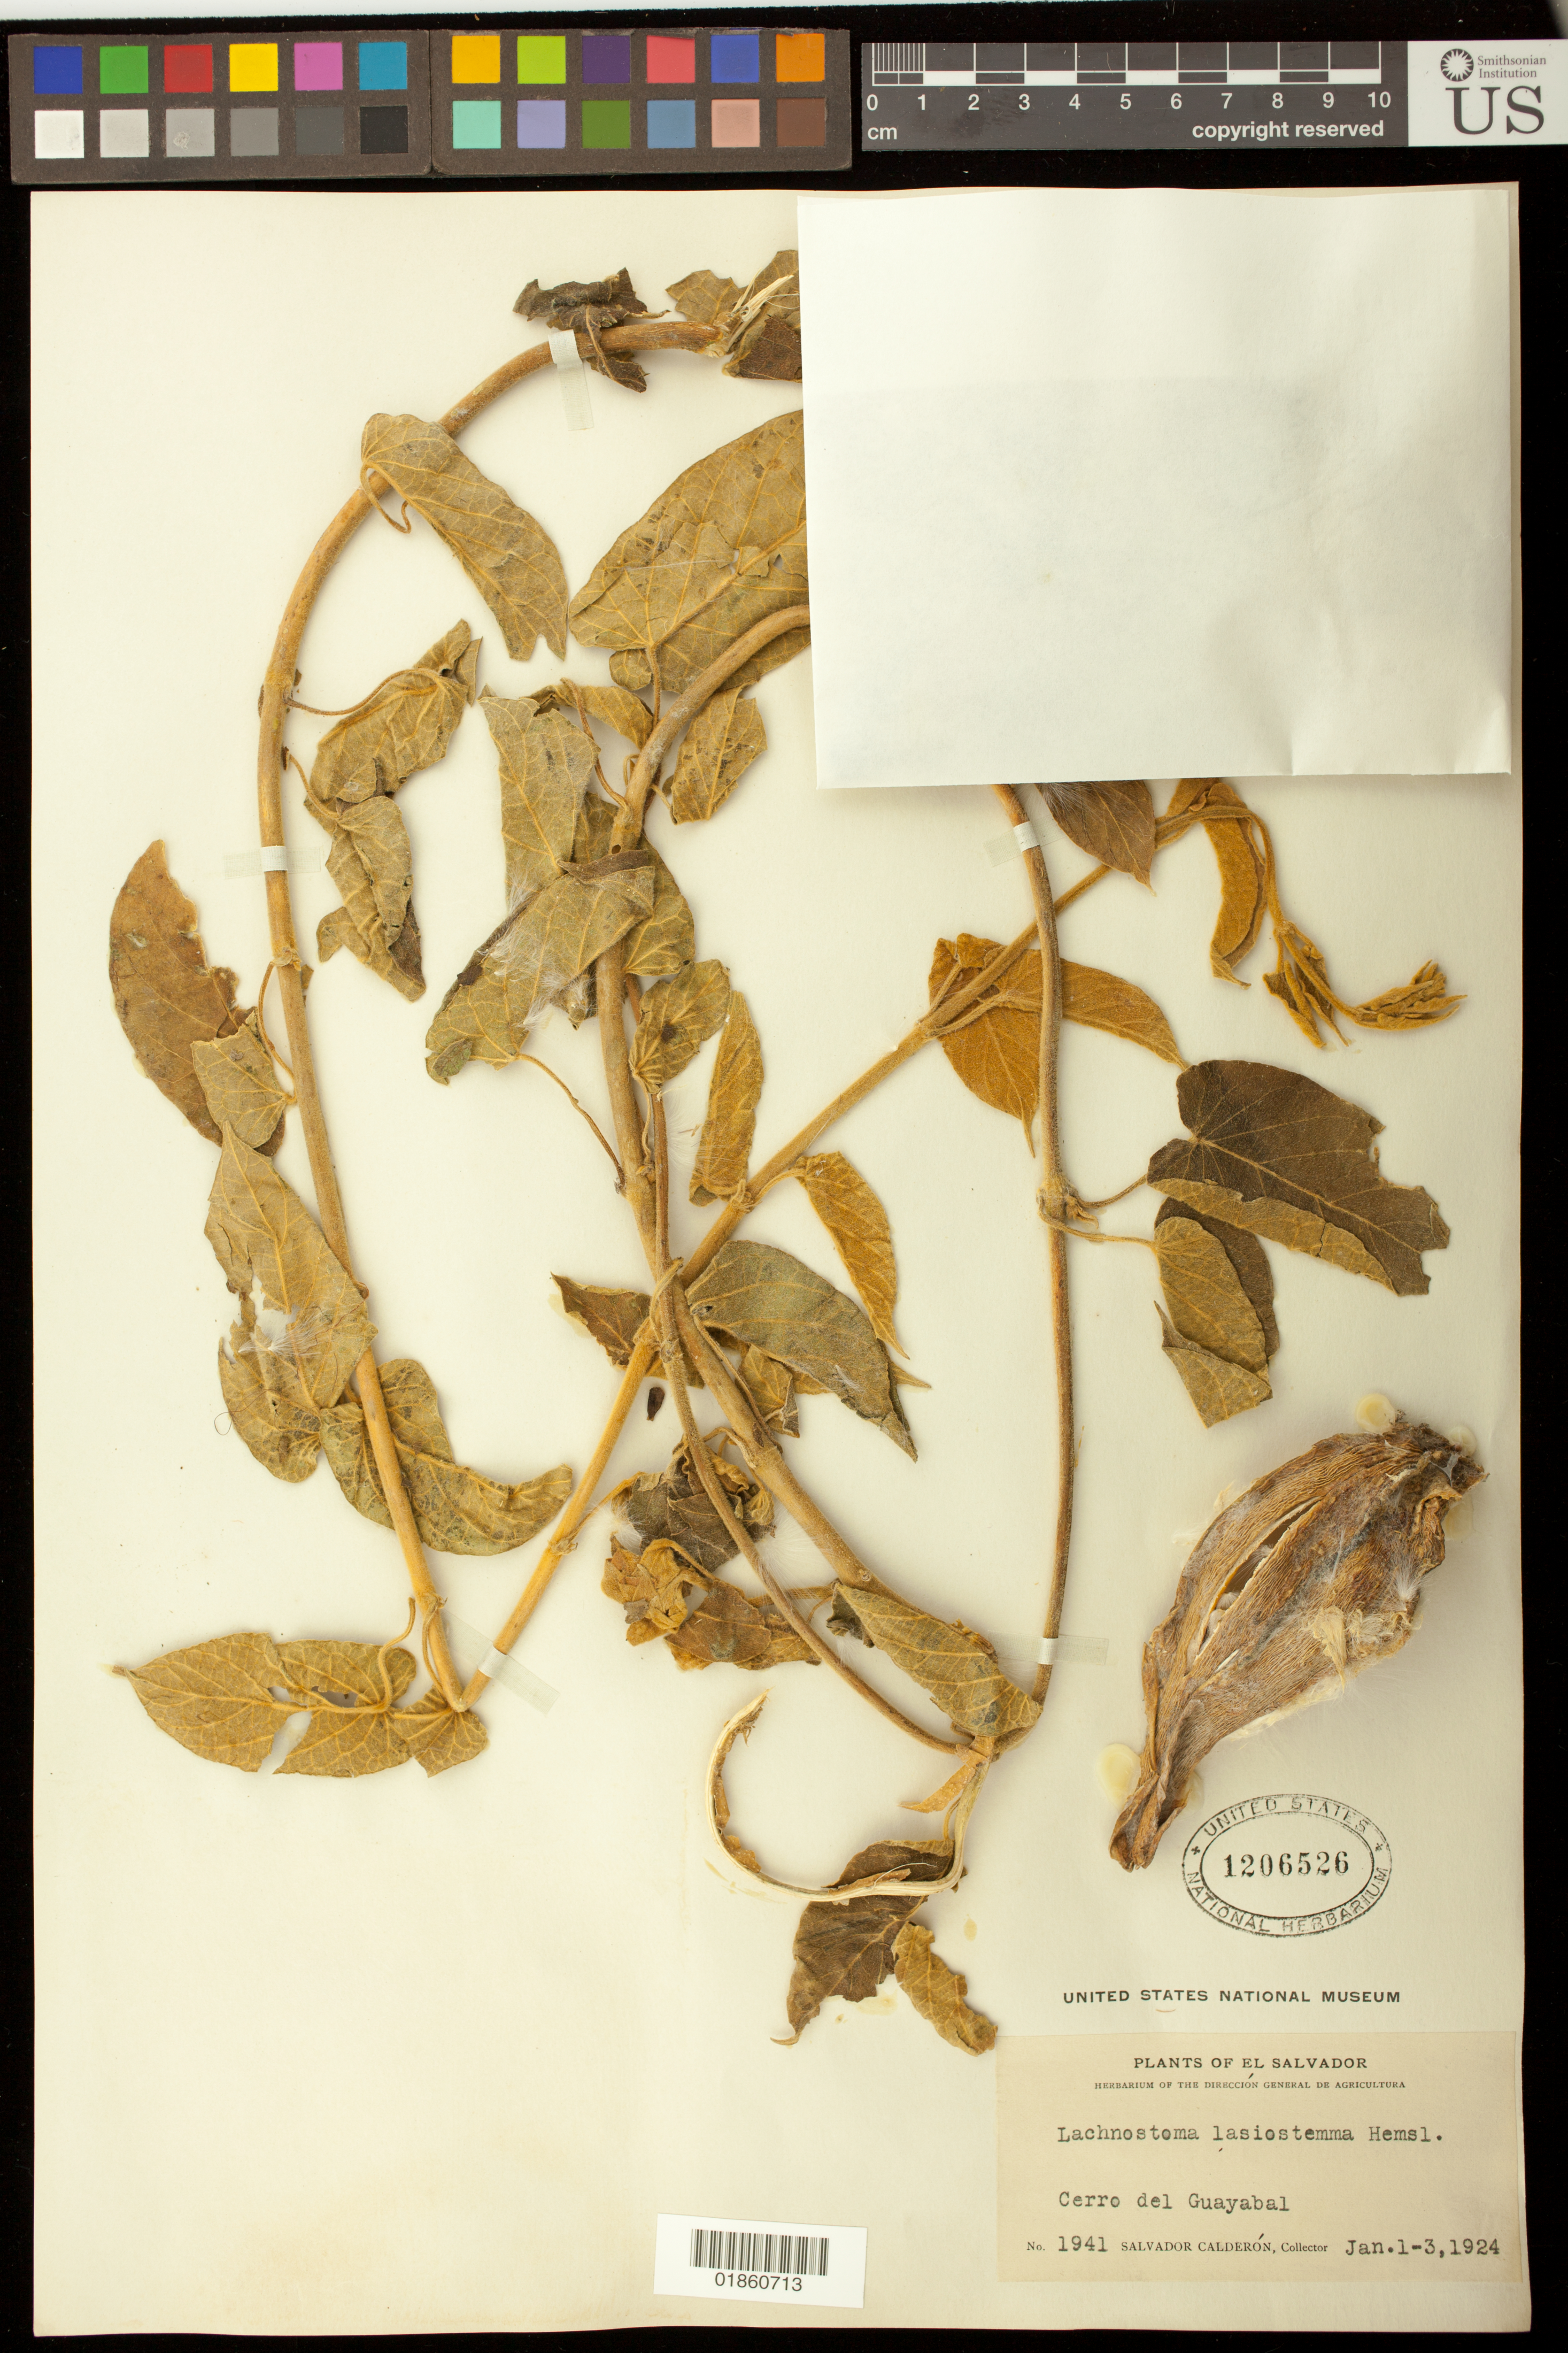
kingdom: Plantae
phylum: Tracheophyta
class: Magnoliopsida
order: Gentianales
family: Apocynaceae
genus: Gonolobus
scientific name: Gonolobus lasiostemma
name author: (Hemsl.) Woodson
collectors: S. Calderón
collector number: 1941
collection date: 1924-01-01/1924-01-03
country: El Salvador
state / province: Cuscatlán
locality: Cerro del Guayabal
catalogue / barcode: US 1206526